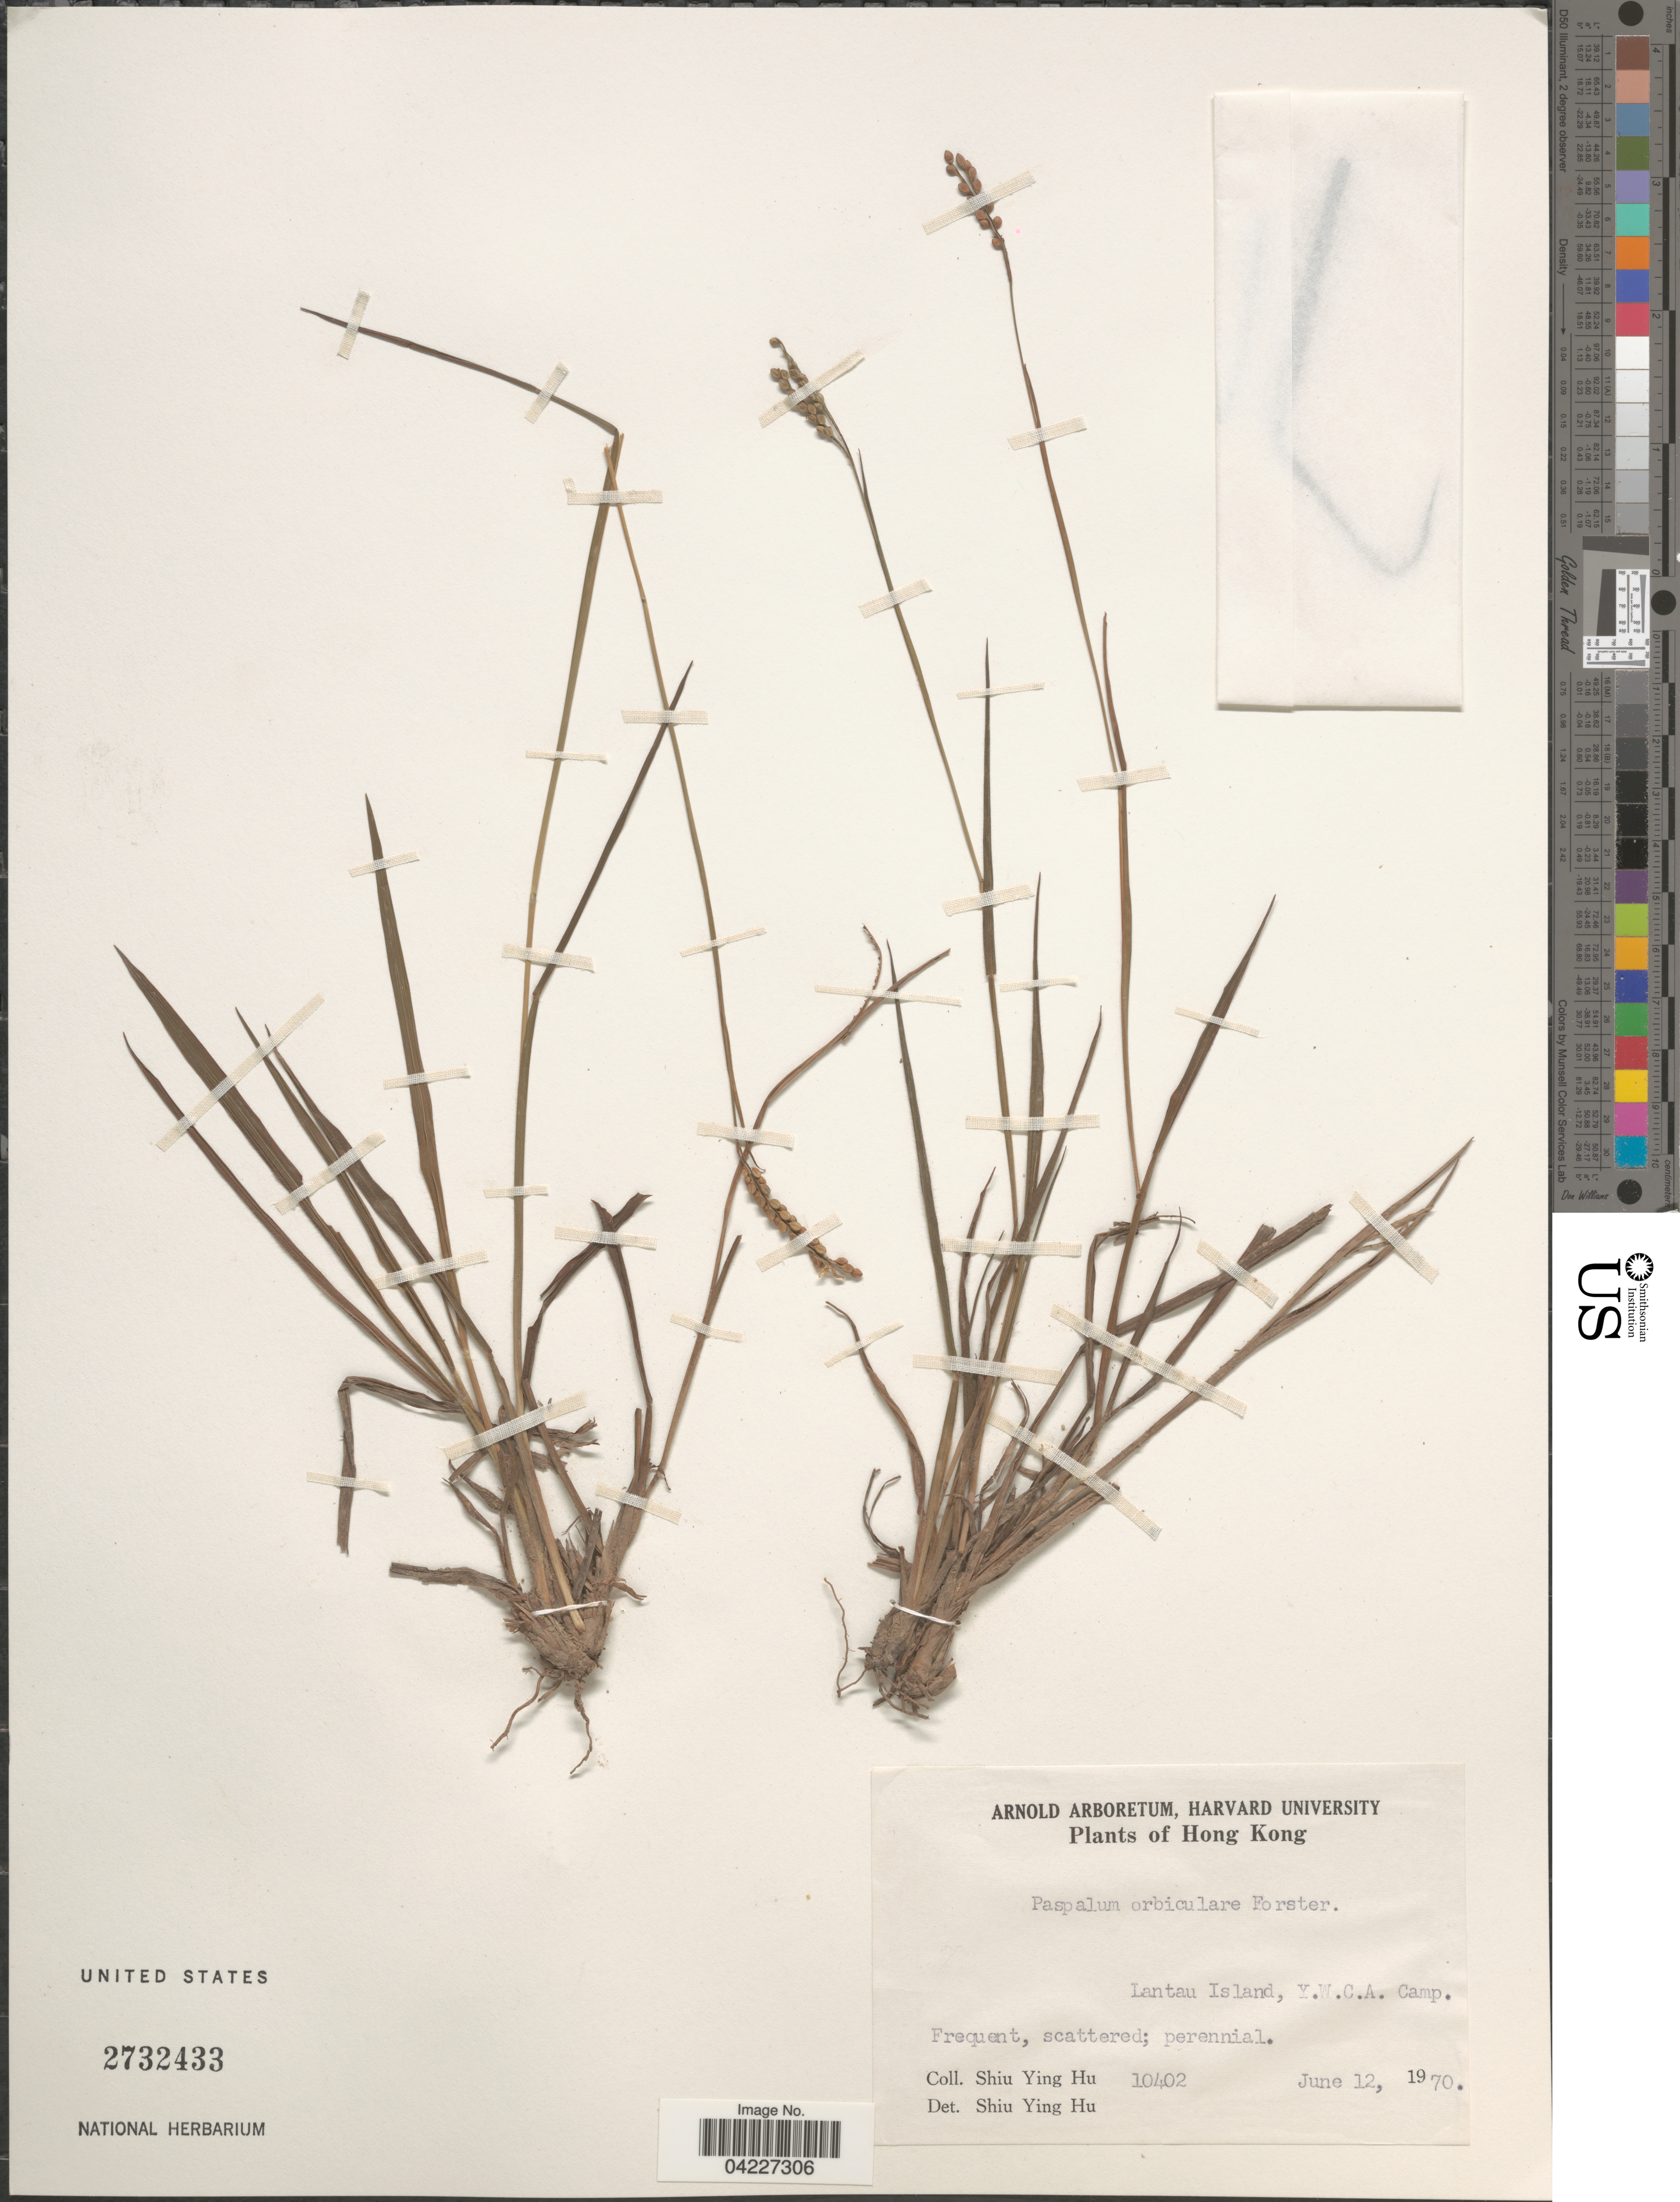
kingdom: Plantae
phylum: Tracheophyta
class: Liliopsida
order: Poales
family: Poaceae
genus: Paspalum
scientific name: Paspalum orbiculare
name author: G. Forst.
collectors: S. Y. Hu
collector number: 10402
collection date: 1970-06-12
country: China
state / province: Hong Kong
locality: Lantau Island, Y.W.C.A. Camp.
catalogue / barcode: US 2732433